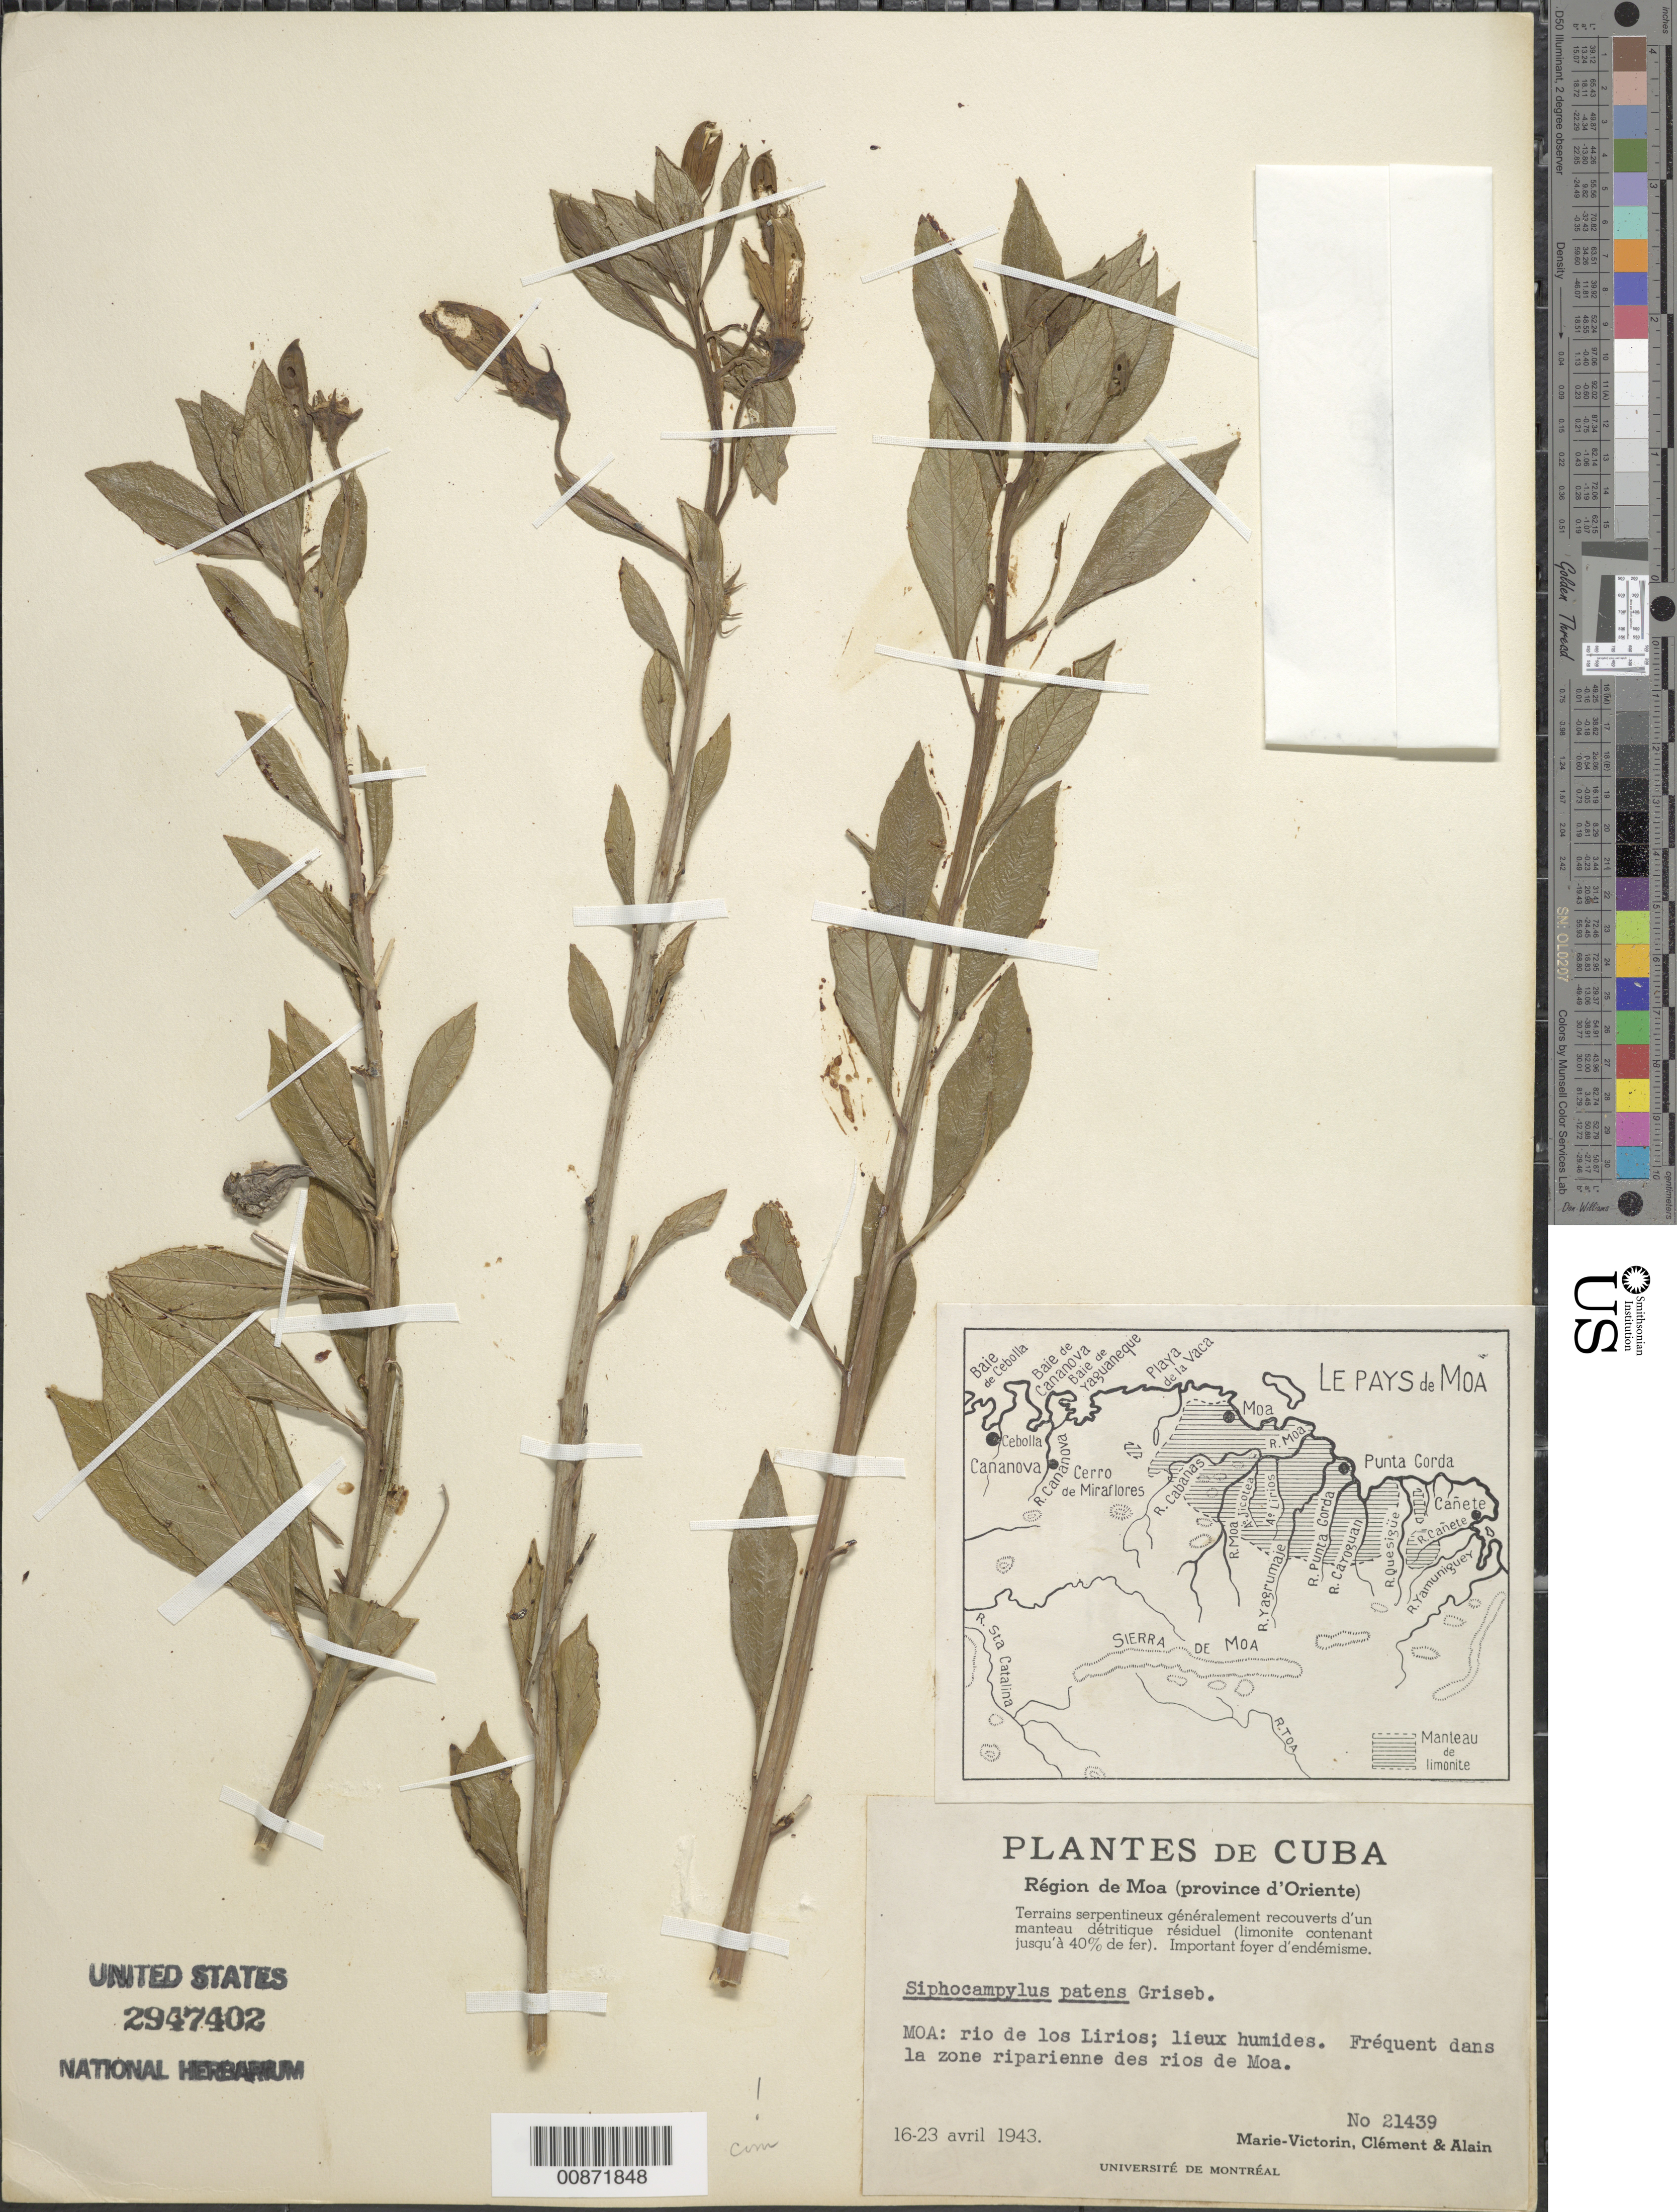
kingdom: Plantae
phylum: Tracheophyta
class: Magnoliopsida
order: Asterales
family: Campanulaceae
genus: Siphocampylus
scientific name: Siphocampylus patens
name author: Griseb.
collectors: Fr. Marie-Victorin, Bro. Clemente & A. H. Liogier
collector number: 21439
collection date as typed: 16 Apr 1943 to 23 Apr 1943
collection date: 1943-04-16/1943-04-23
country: Cuba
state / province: Oriente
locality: Moa: Rio de Los Lirios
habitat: Lieux humides (frequent in the riparian zone of the rivers of Moa)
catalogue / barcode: US 2947402